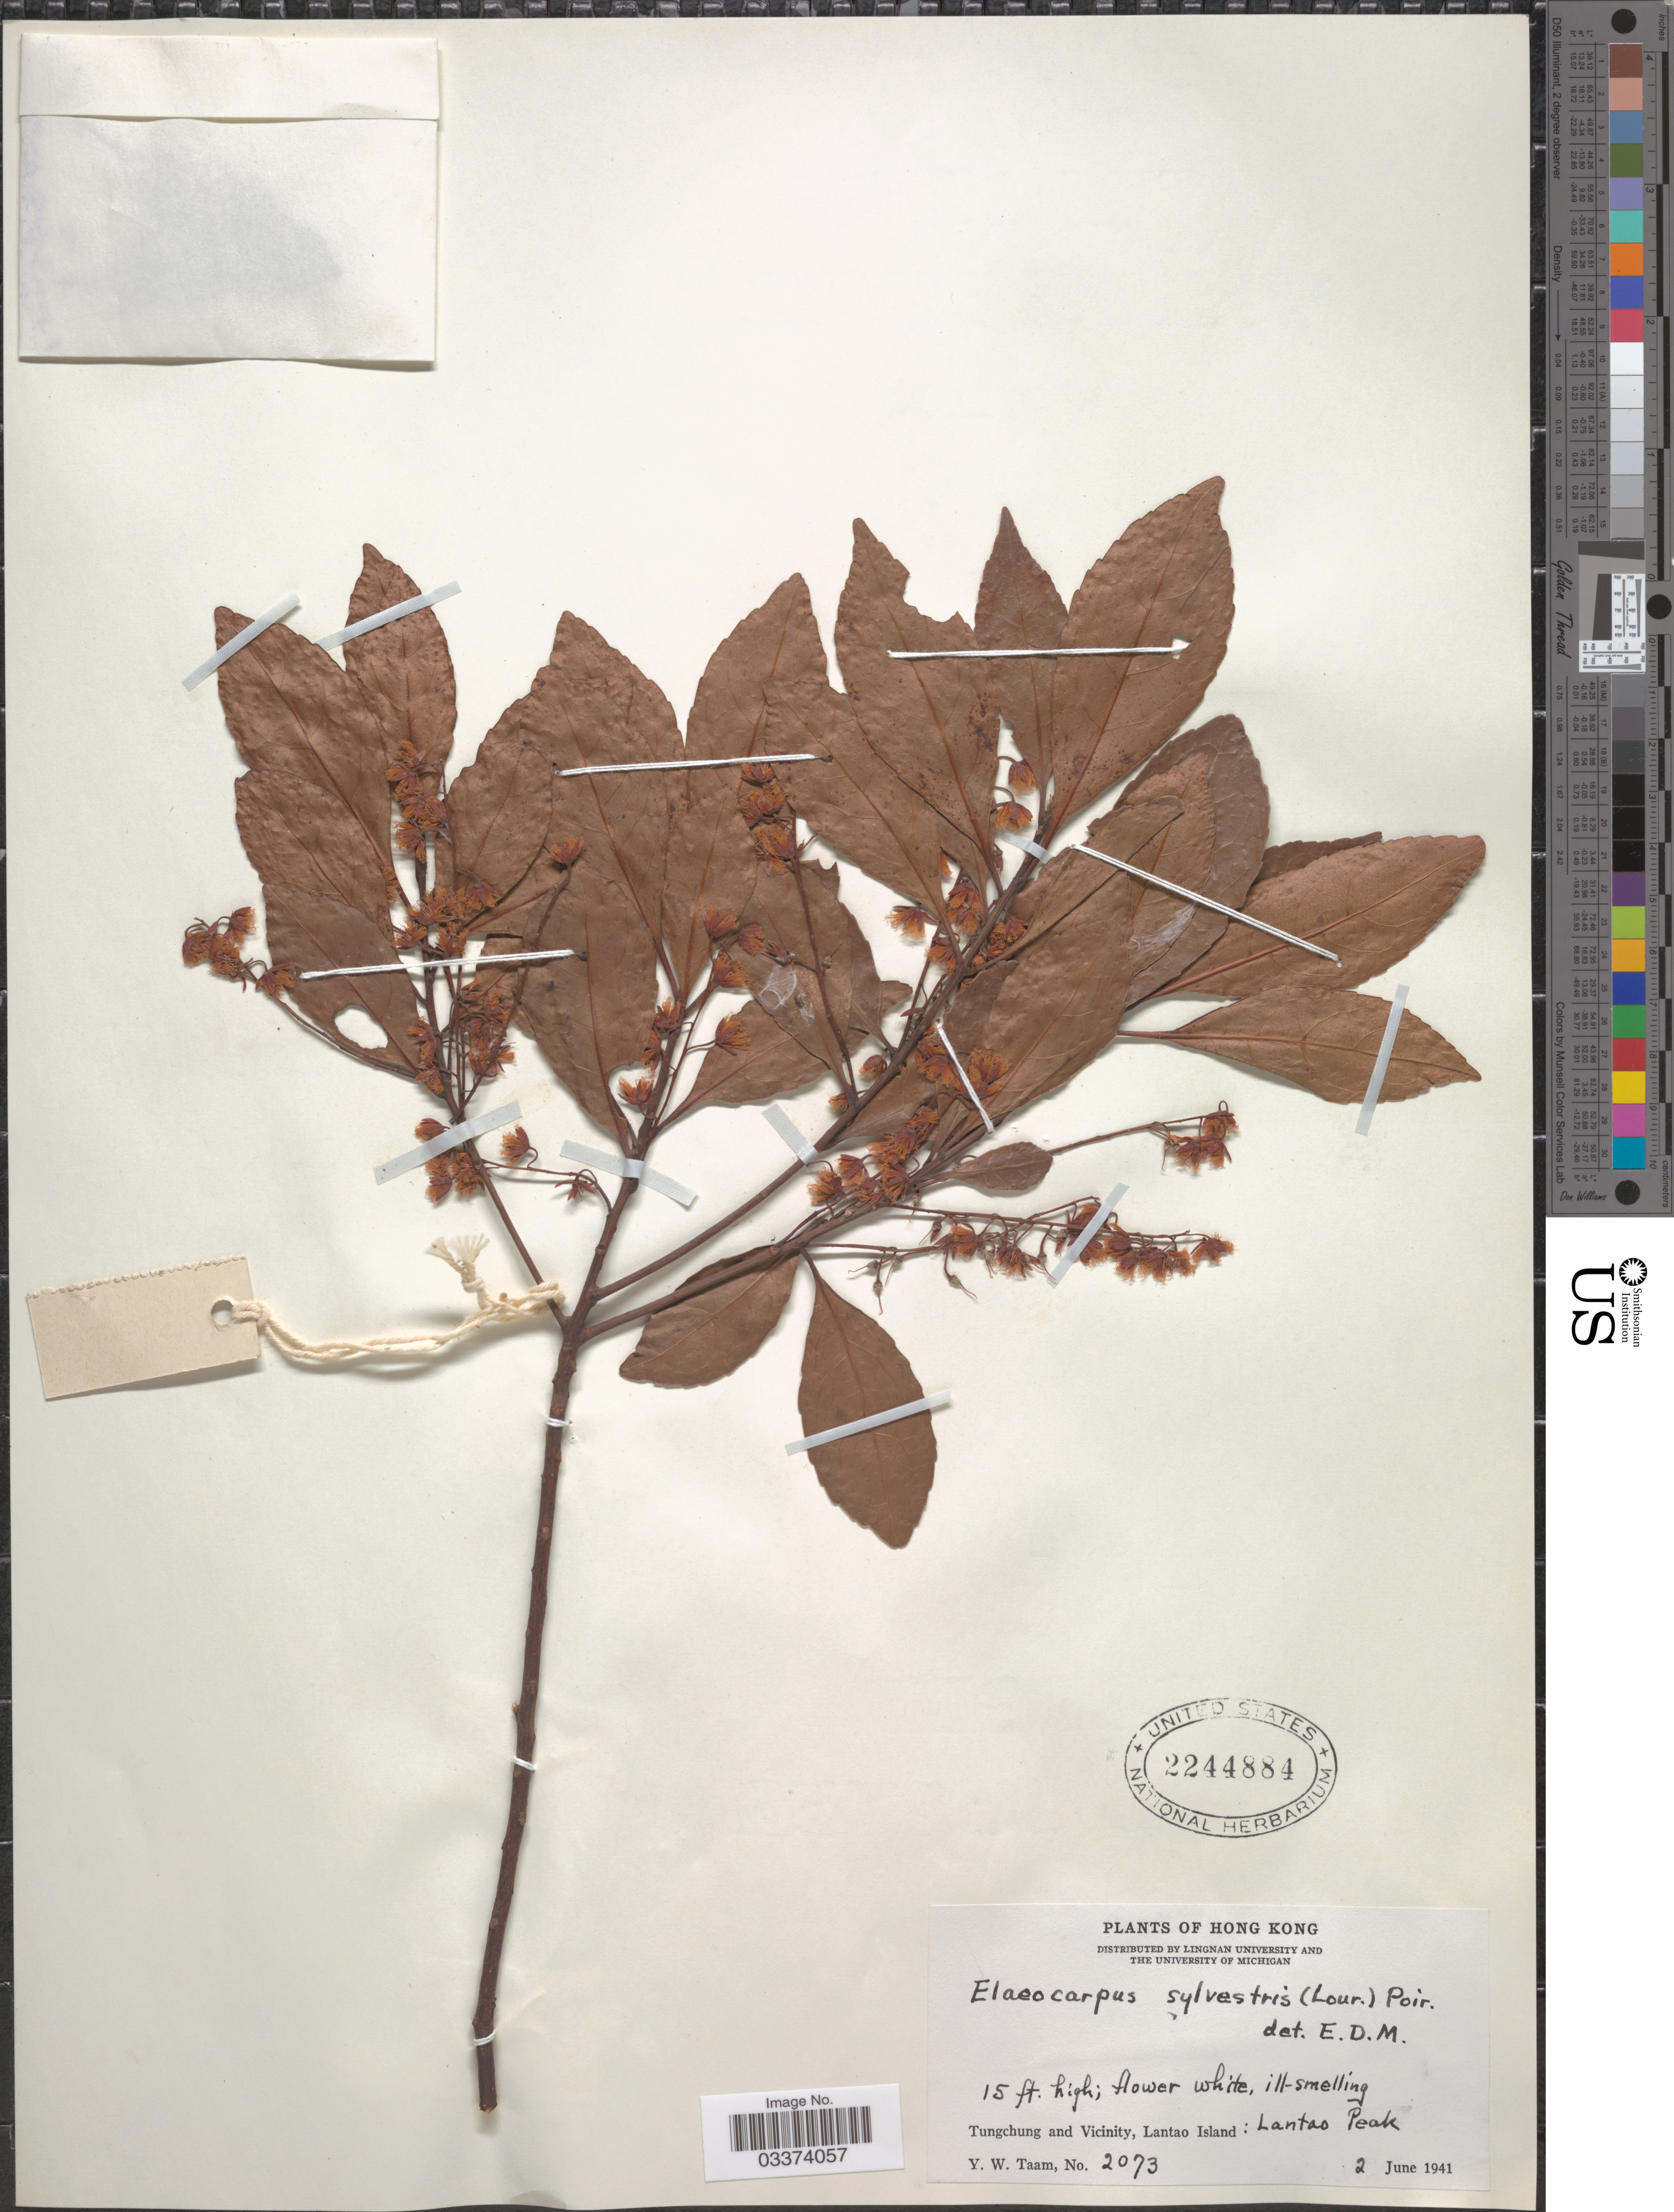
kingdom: Plantae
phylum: Tracheophyta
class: Magnoliopsida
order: Oxalidales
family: Elaeocarpaceae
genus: Elaeocarpus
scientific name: Elaeocarpus sylvestris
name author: (Lour.) Poir.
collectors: Y. W. Taam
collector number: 2073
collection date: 1941-06-02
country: China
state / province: Hong Kong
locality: Tunchung and Vicinity, Lantao Island: Lantao Peak.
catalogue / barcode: US 2244884